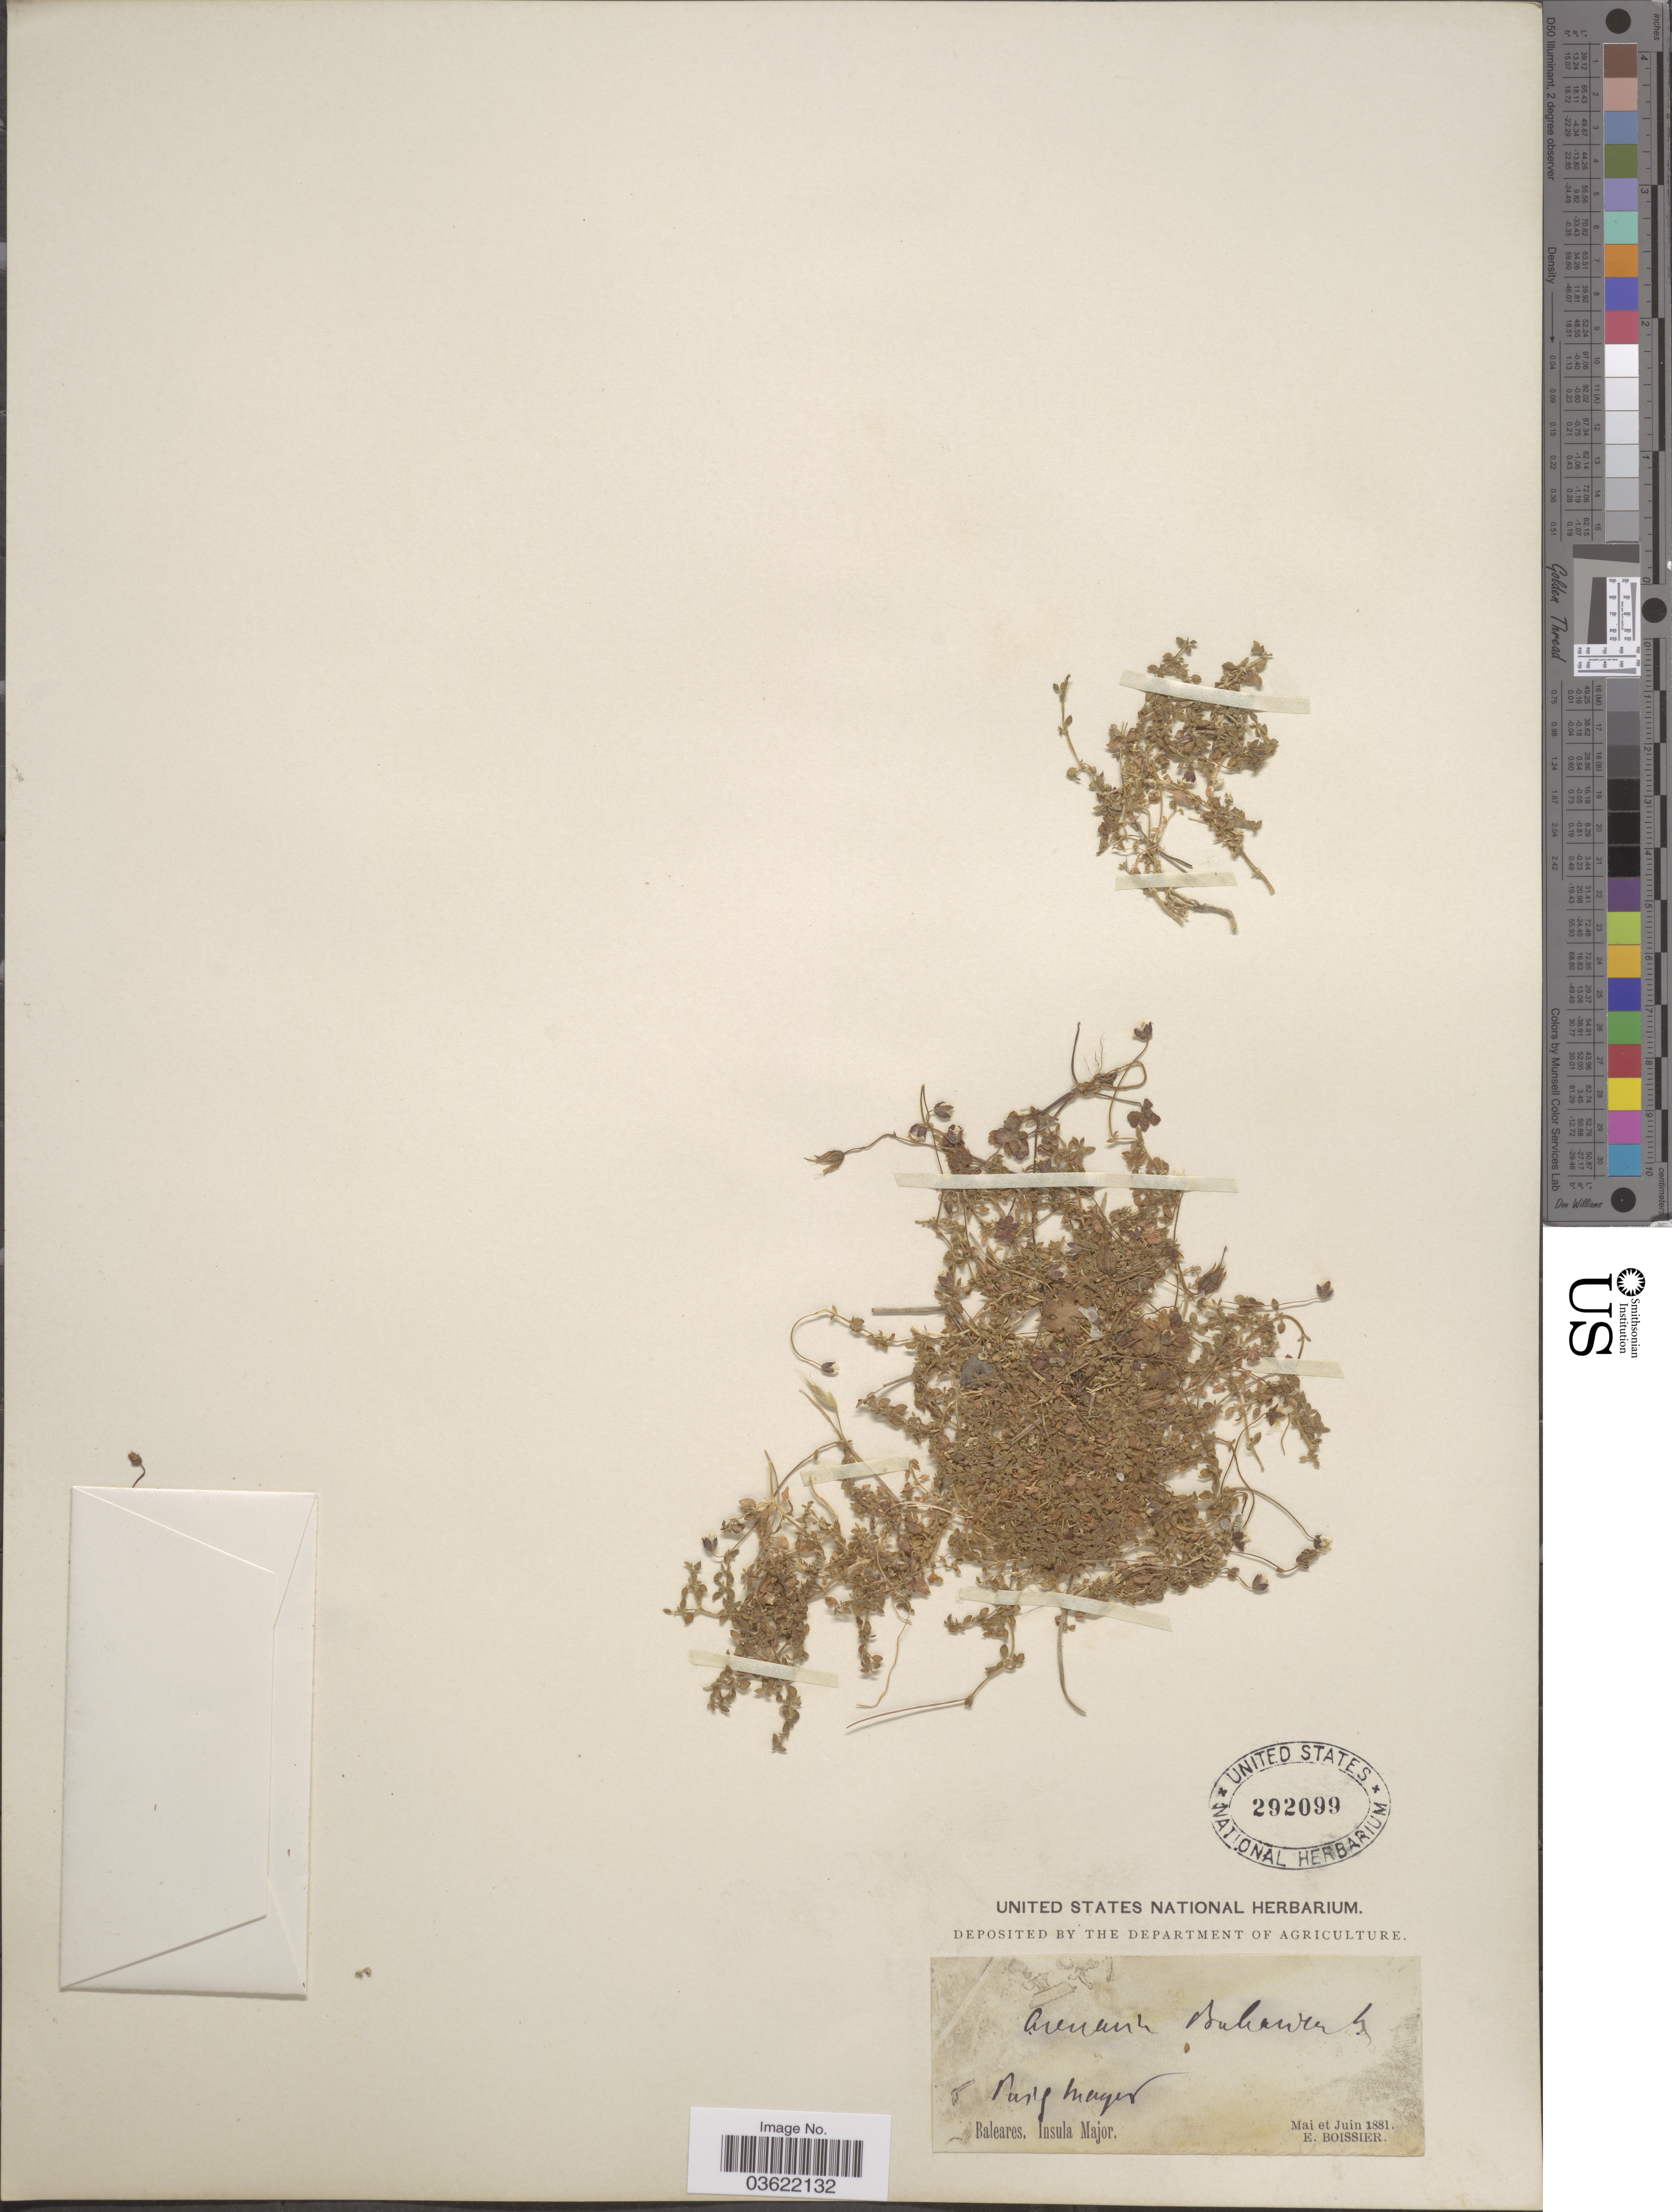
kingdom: Plantae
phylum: Tracheophyta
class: Magnoliopsida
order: Caryophyllales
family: Caryophyllaceae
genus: Arenaria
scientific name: Arenaria balearica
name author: L.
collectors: P. Boissier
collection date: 1881-05/1881-06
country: Spain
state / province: Islas Baleares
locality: Baleares. Insula Major.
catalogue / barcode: US 292099